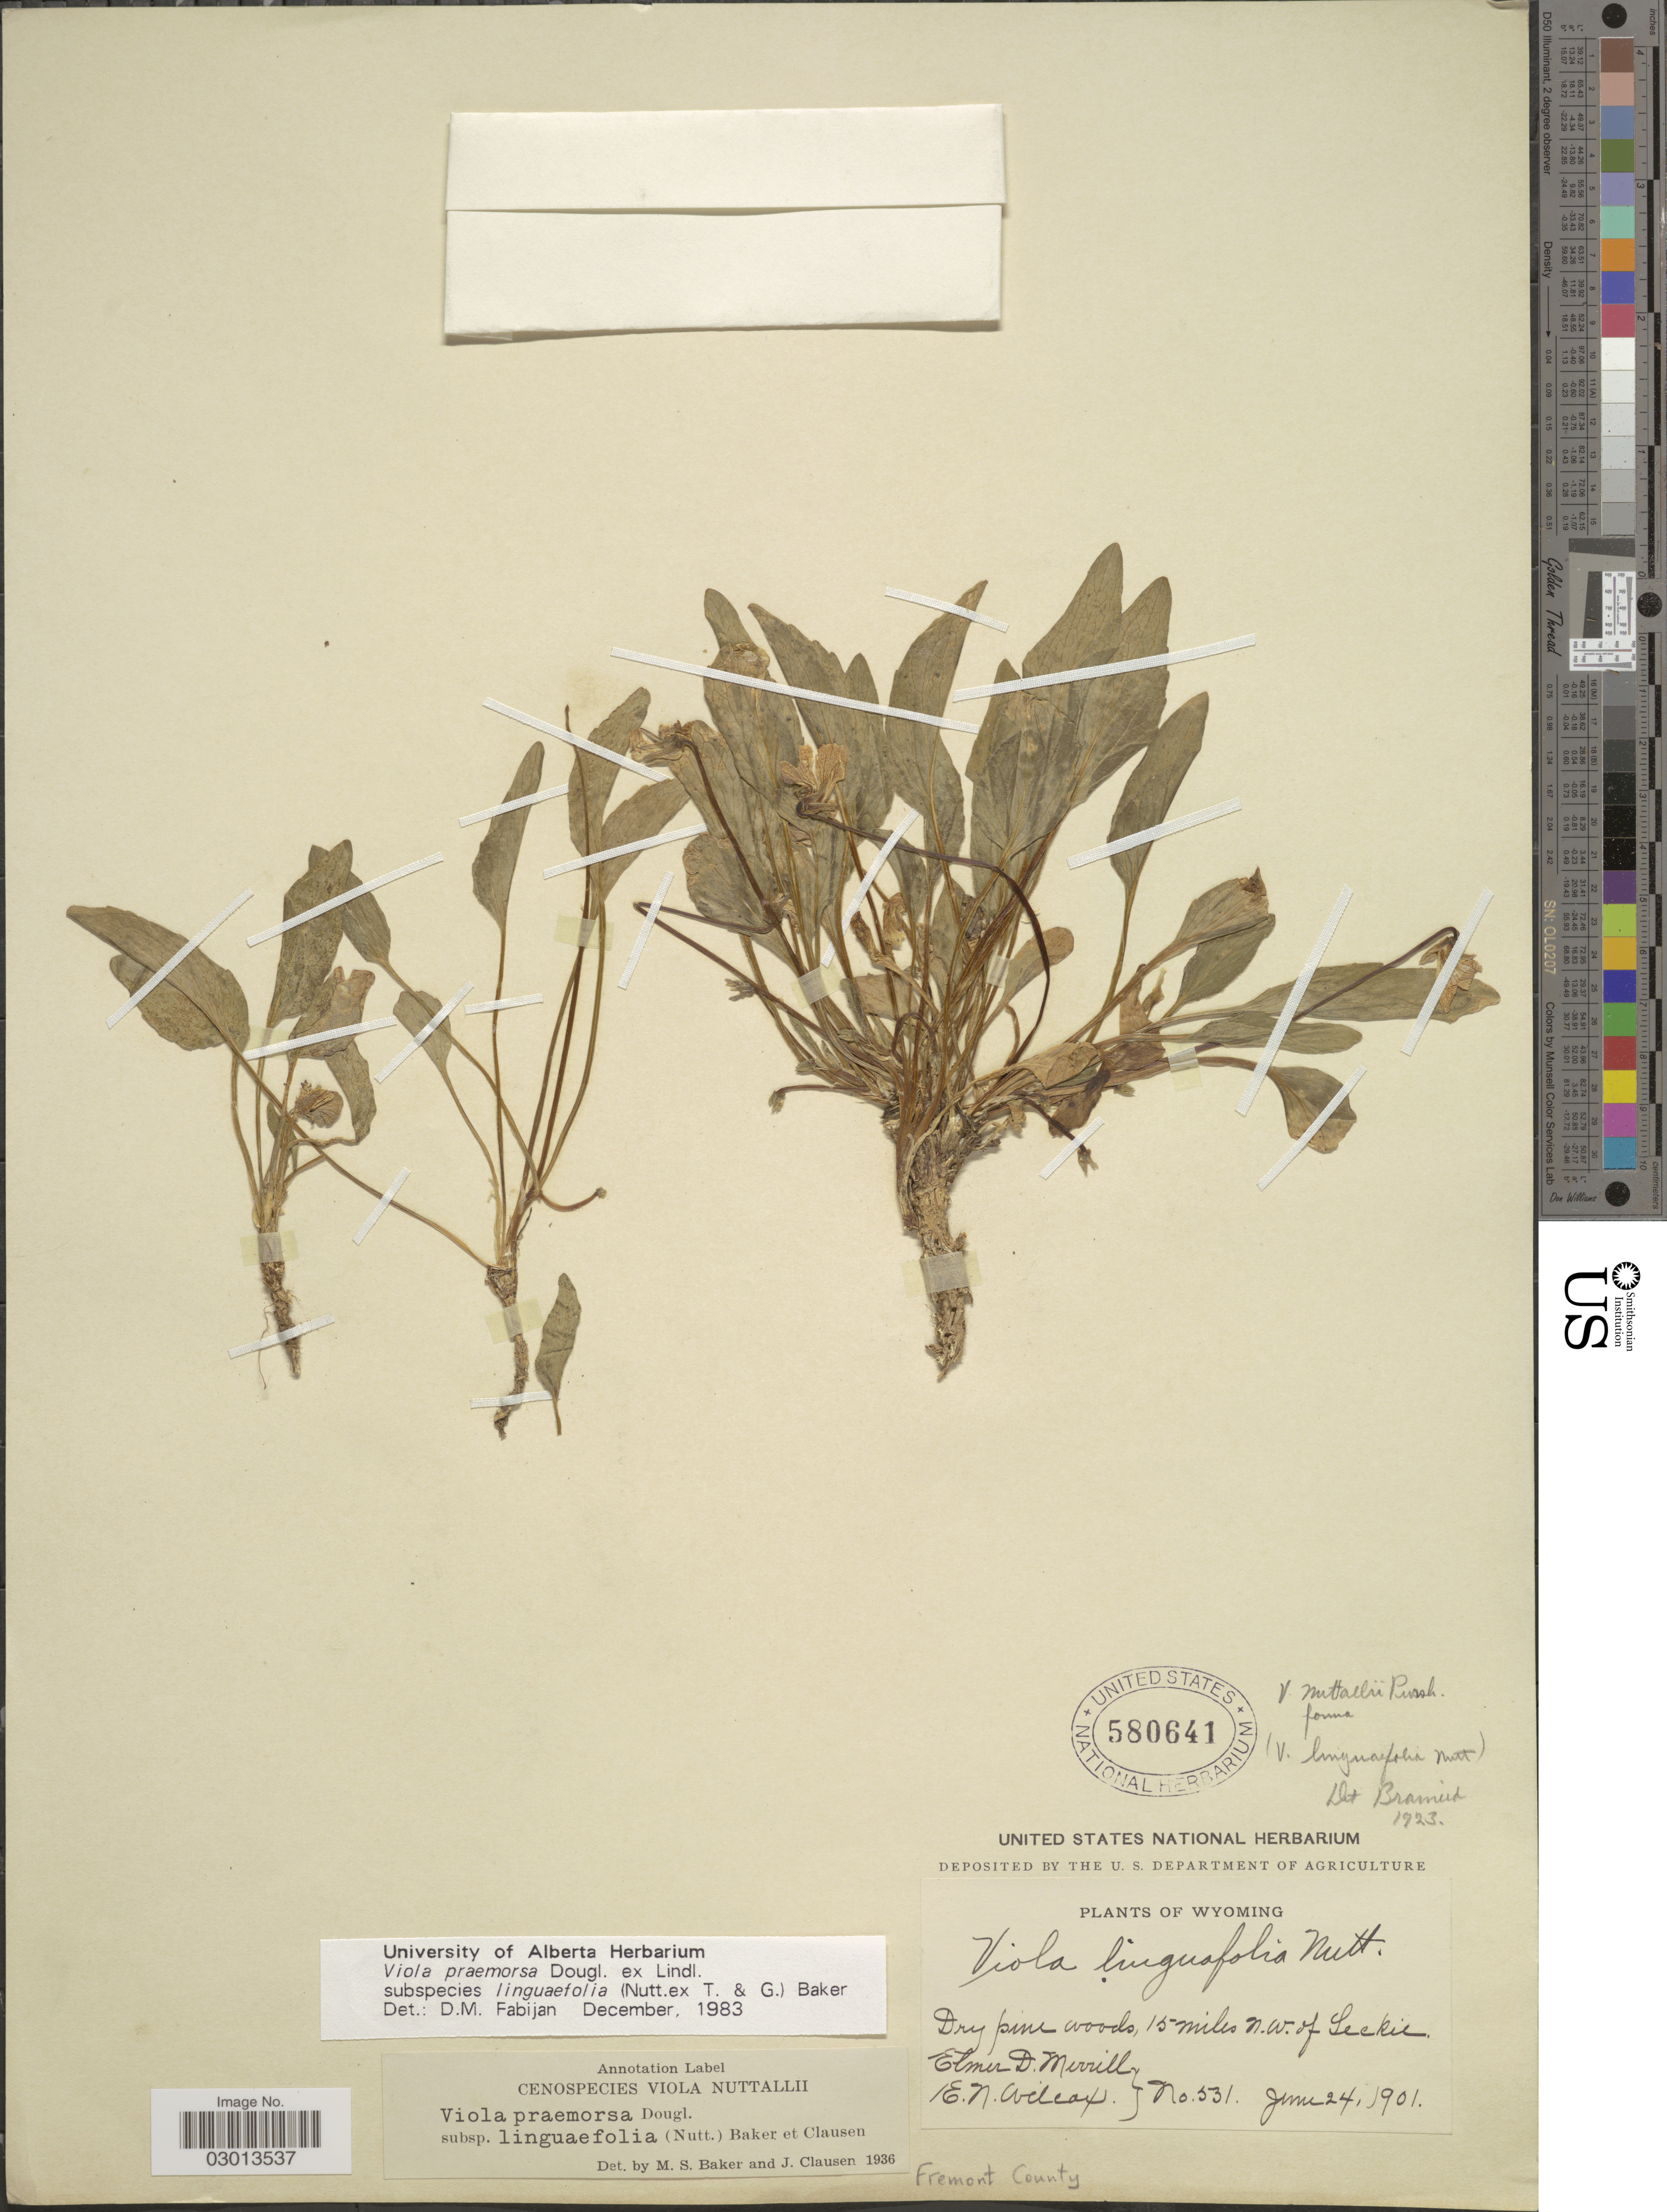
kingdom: Plantae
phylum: Tracheophyta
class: Magnoliopsida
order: Malpighiales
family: Violaceae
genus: Viola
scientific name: Viola praemorsa subsp. linguifolia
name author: (Nutt.) M.S. Baker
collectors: E. D. Merrill & E. Wilcox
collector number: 531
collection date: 1901-06-24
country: United States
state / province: Wyoming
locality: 15 miles N.W. of Leckie. Fremont County.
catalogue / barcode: US 580641